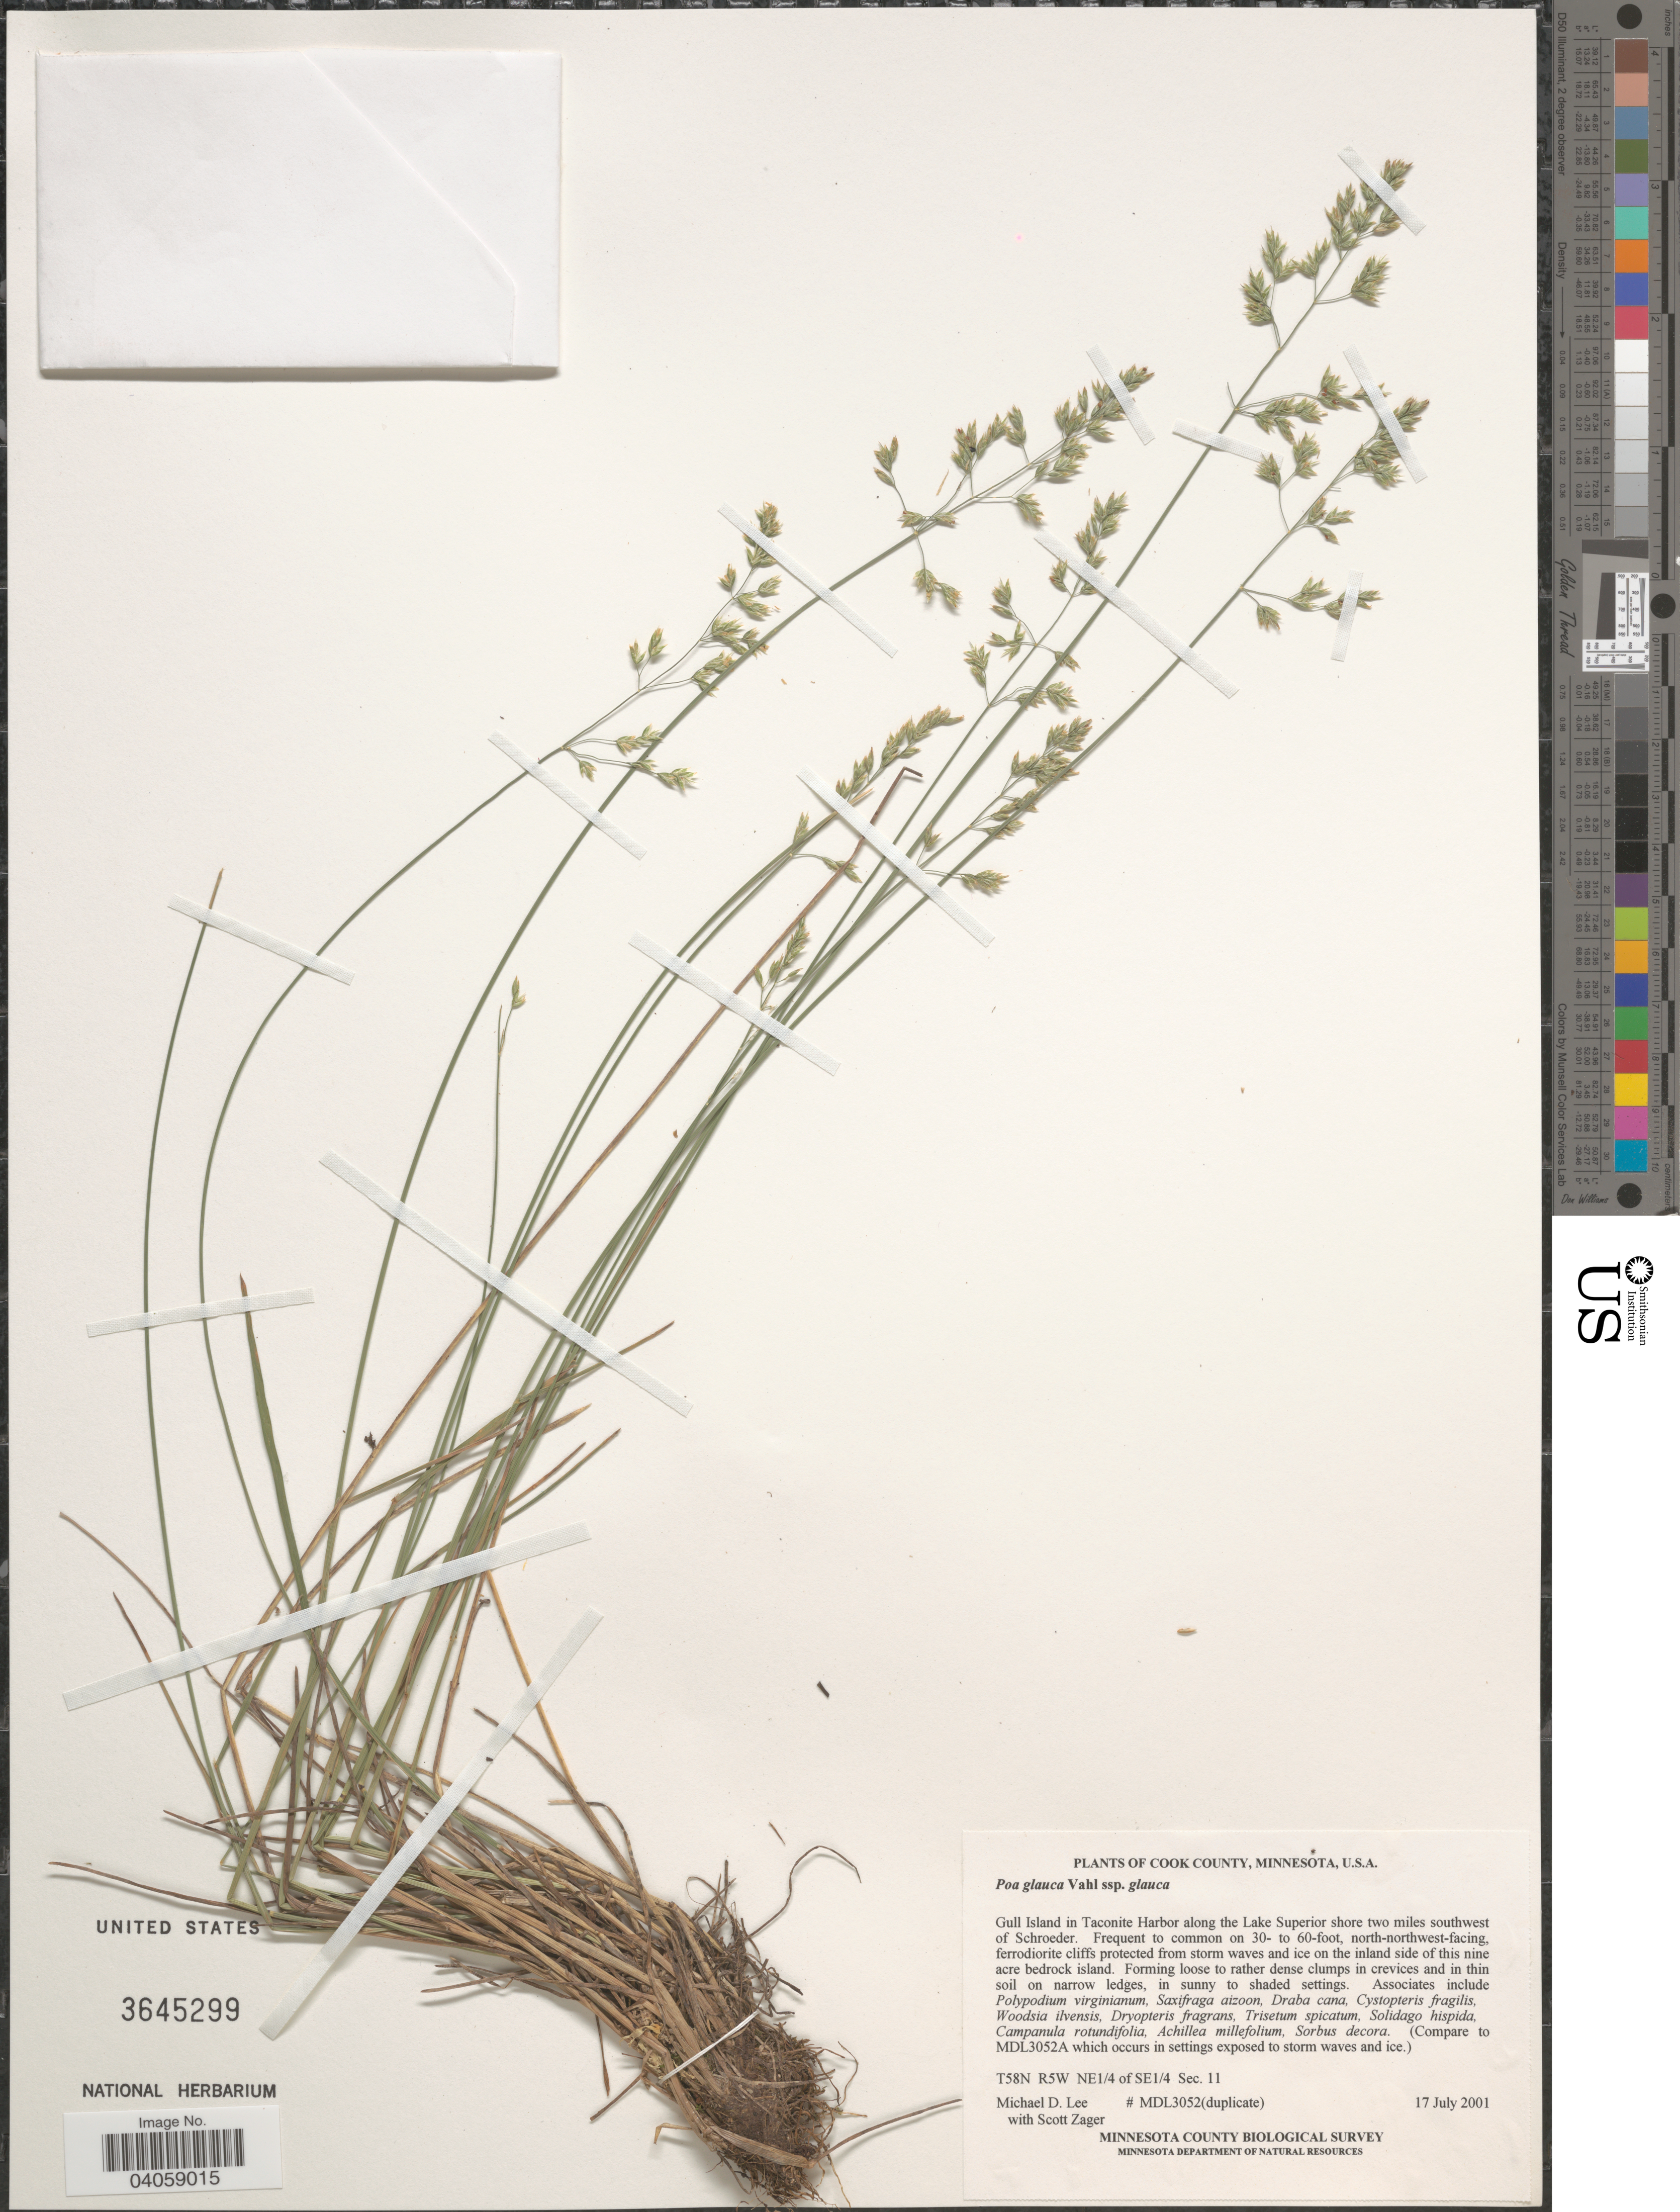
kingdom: Plantae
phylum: Tracheophyta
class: Liliopsida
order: Poales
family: Poaceae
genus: Poa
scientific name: Poa glauca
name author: Vahl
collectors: M. Lee & S. Zager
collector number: MDL3052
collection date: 2001-07-17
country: United States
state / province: Minnesota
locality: Cook County. Gull Island in Taconite Harbor along the Lake Superior shore two miles southwest of Schroeder. North-northwest-facing, ferrodiorite cliffs protected from storm waves and ice on the inland side of this nine acre bedrock island. T58N R5W NE¼ of SE¼ Sec. 11.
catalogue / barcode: US 3645299